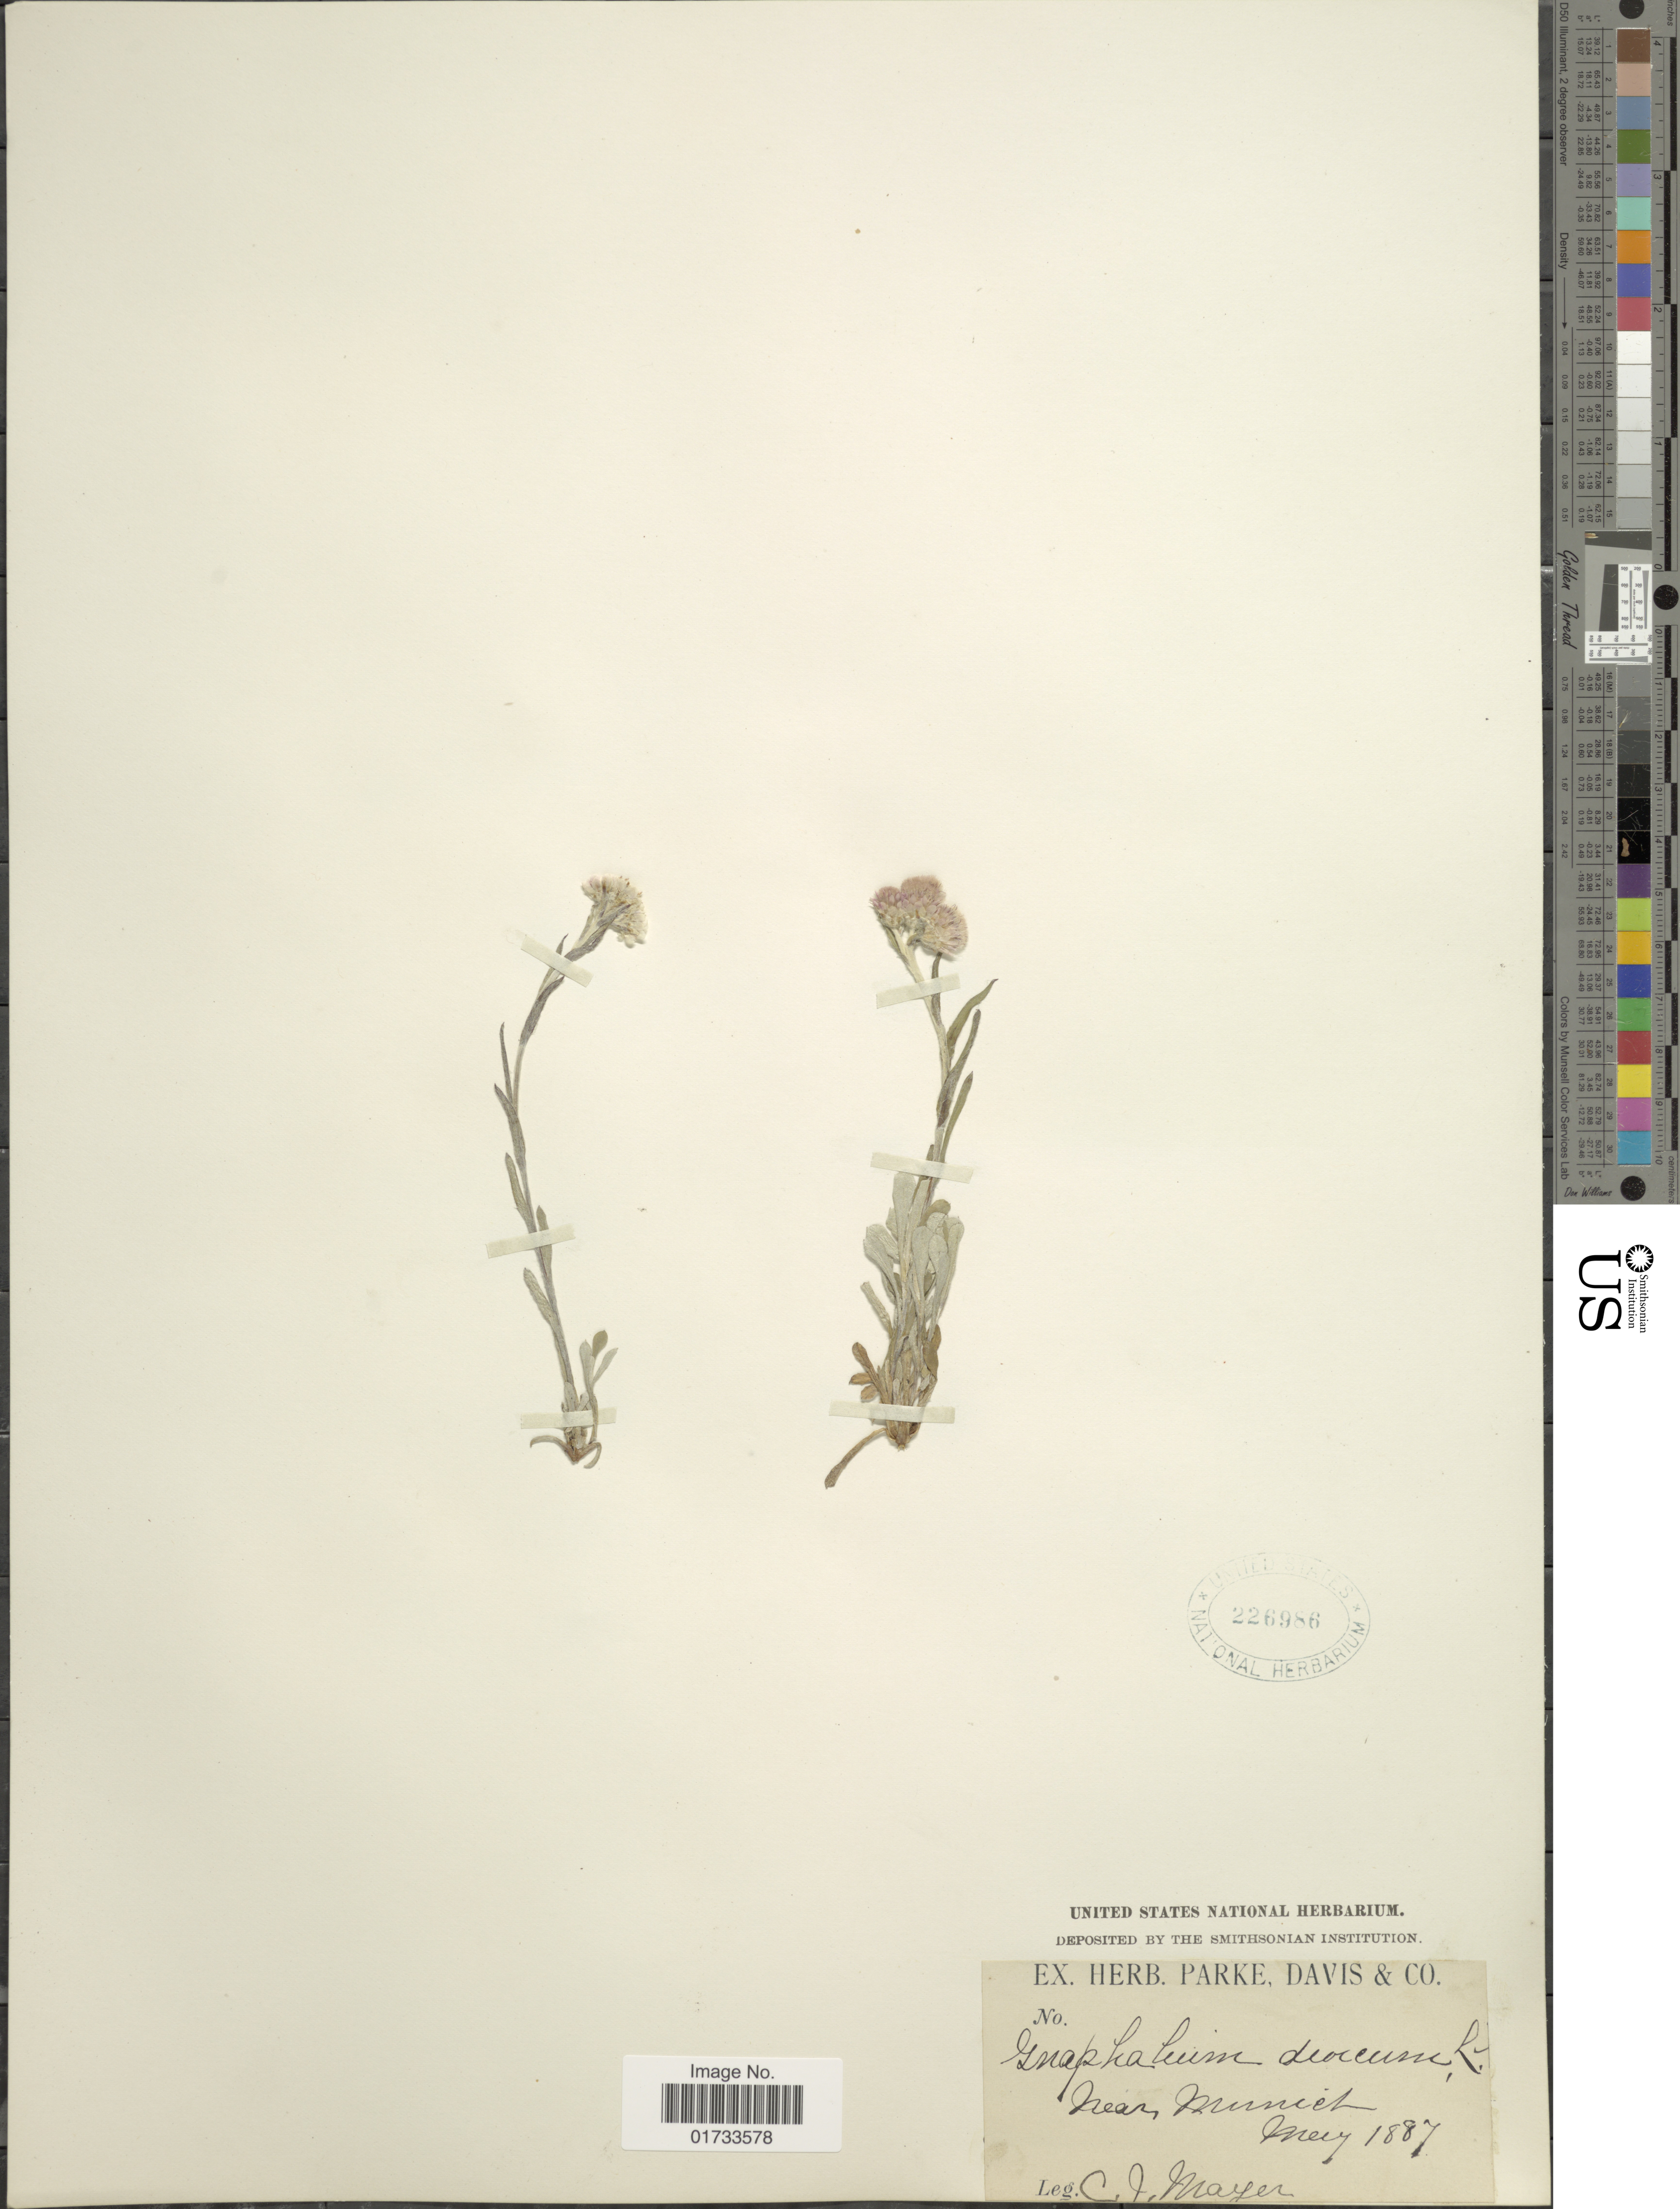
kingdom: Plantae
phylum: Tracheophyta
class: Magnoliopsida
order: Asterales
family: Asteraceae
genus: Antennaria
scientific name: Antennaria dioica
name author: (L.) Gaertn.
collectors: C. Mayer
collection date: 1887-05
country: Germany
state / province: Bayern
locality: Near Munciet [interpreted]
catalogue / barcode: US 226986